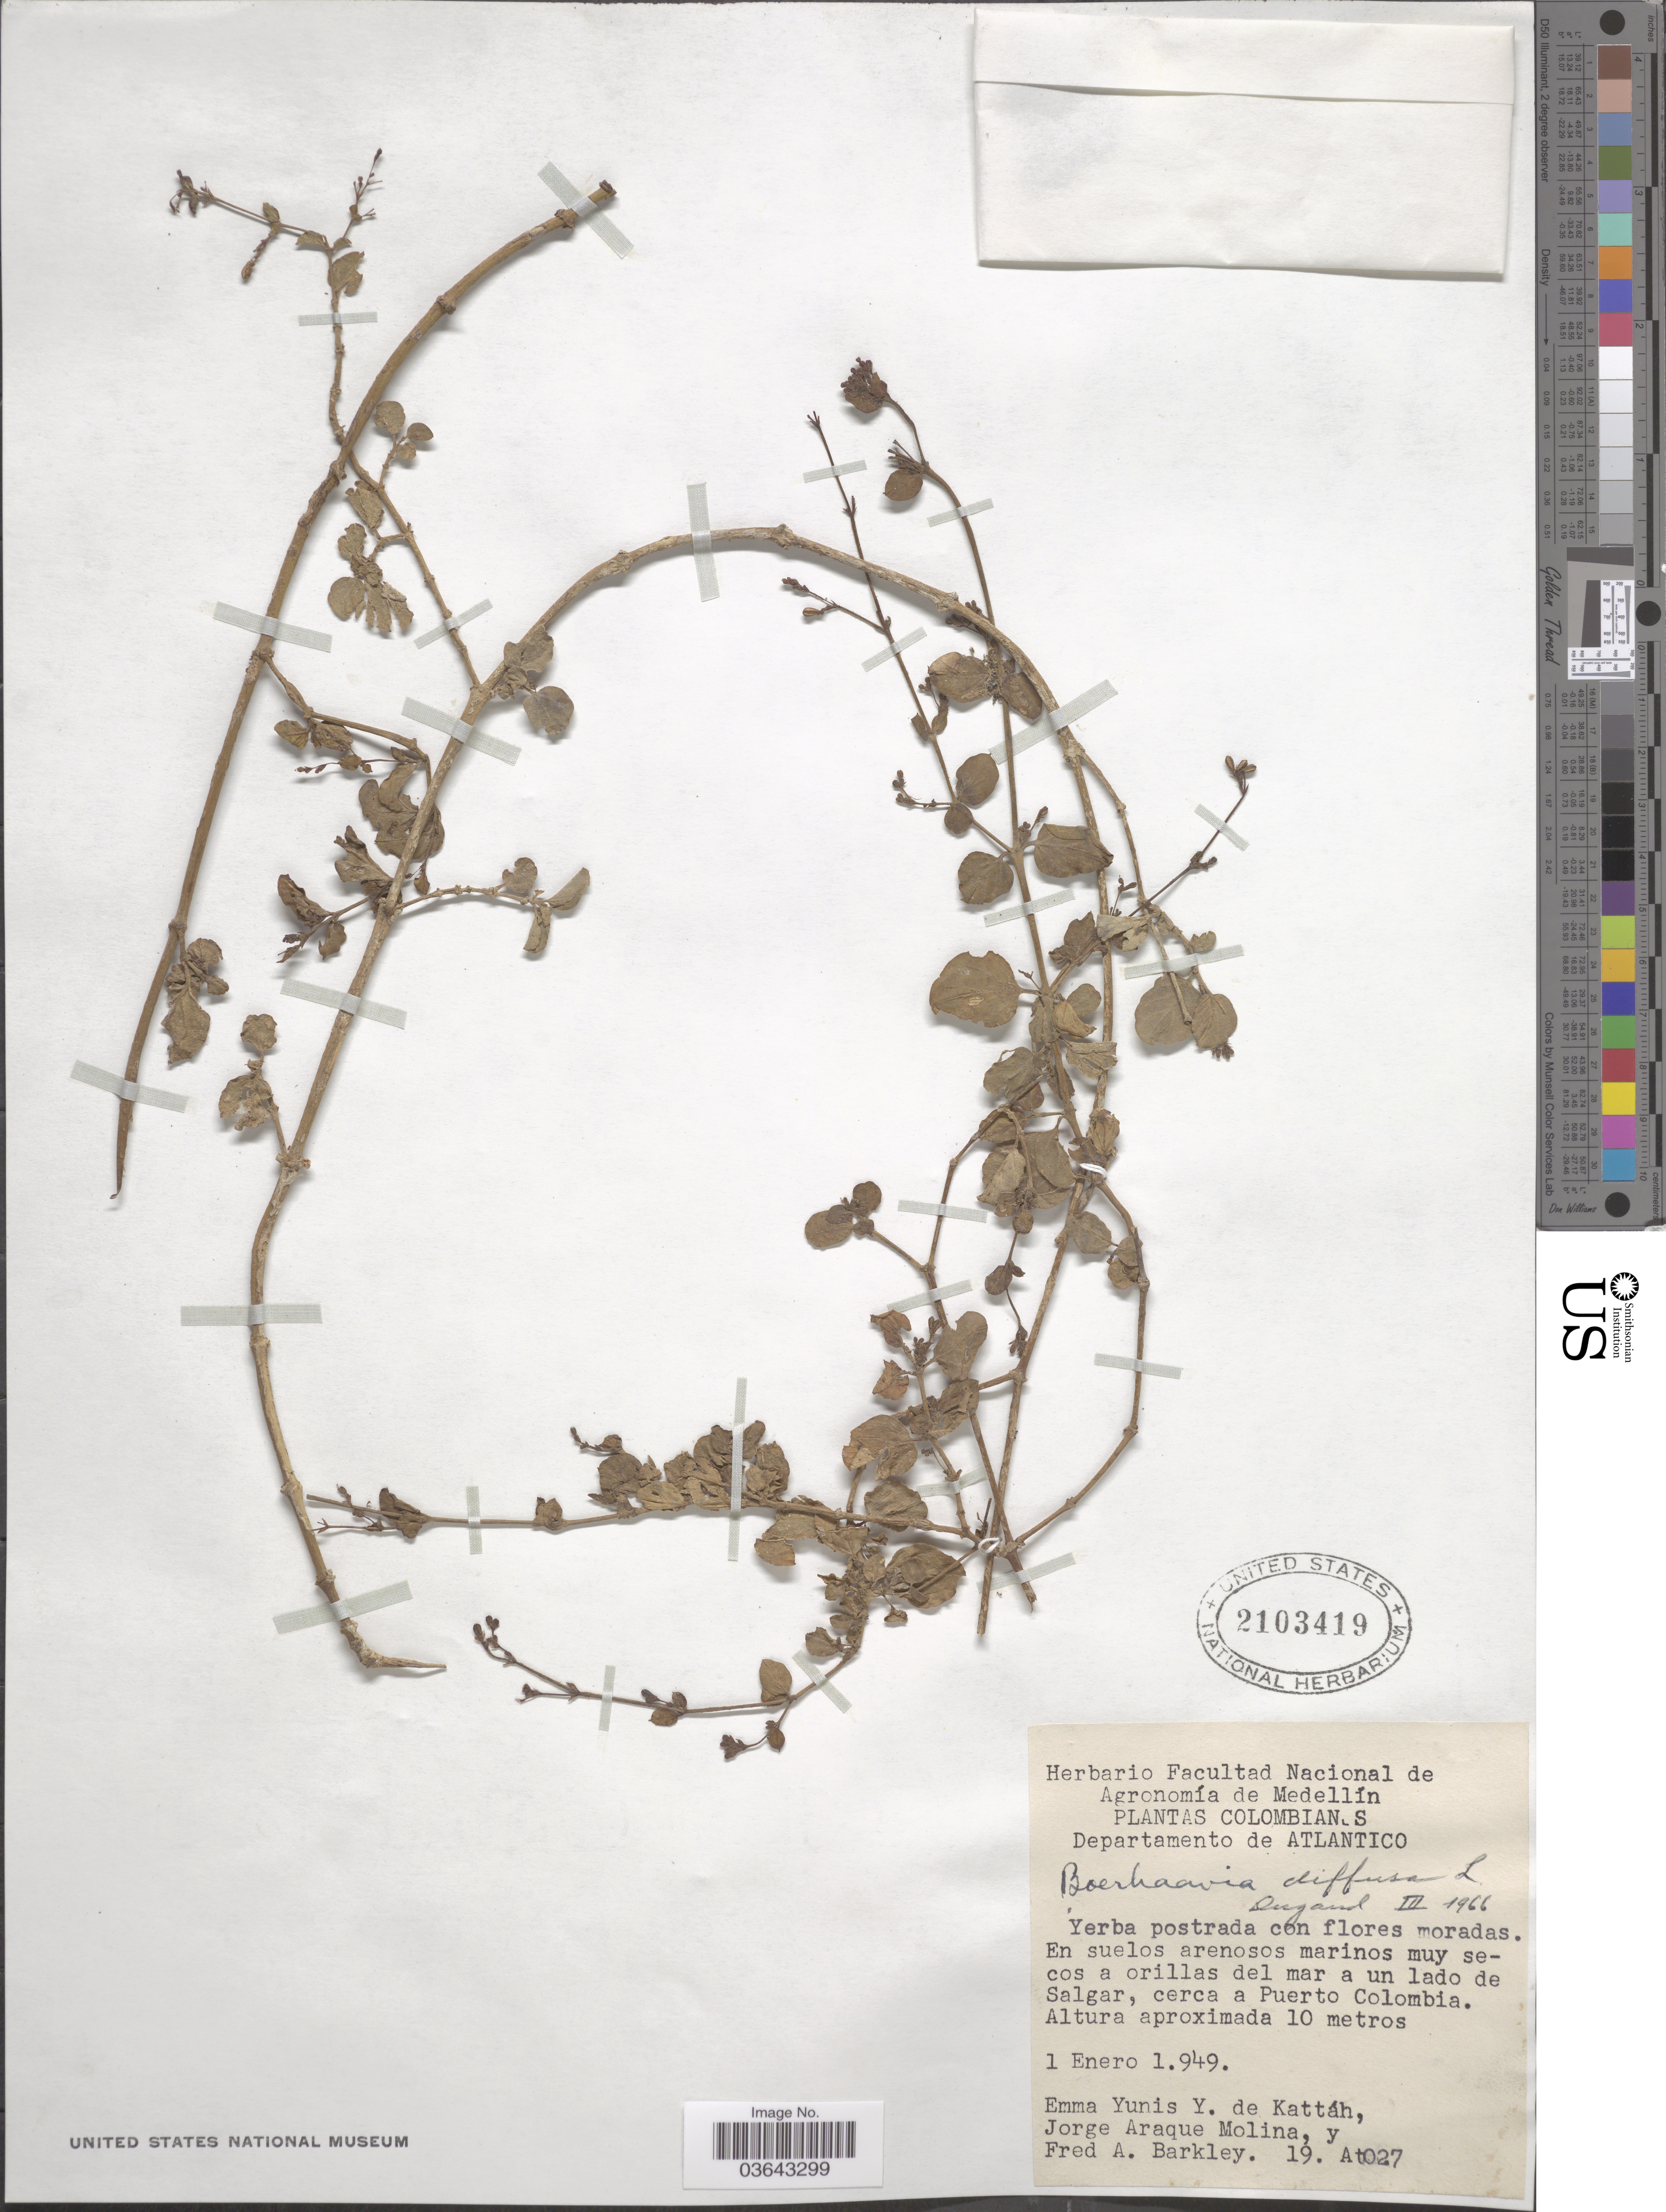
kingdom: Plantae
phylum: Tracheophyta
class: Magnoliopsida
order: Caryophyllales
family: Nyctaginaceae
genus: Boerhavia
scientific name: Boerhavia diffusa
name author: L.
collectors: E. de Kattáh, J. A. Molina & F. A. Barkley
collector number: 19At027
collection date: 1949-01-01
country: Colombia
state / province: Atlántico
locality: Departamento de Atlantico. En suelos arenosos marinos muy secos a orillas del mar a un lado de Salgar, cerca a Puerto Colombia.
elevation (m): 10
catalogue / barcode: US 2103419